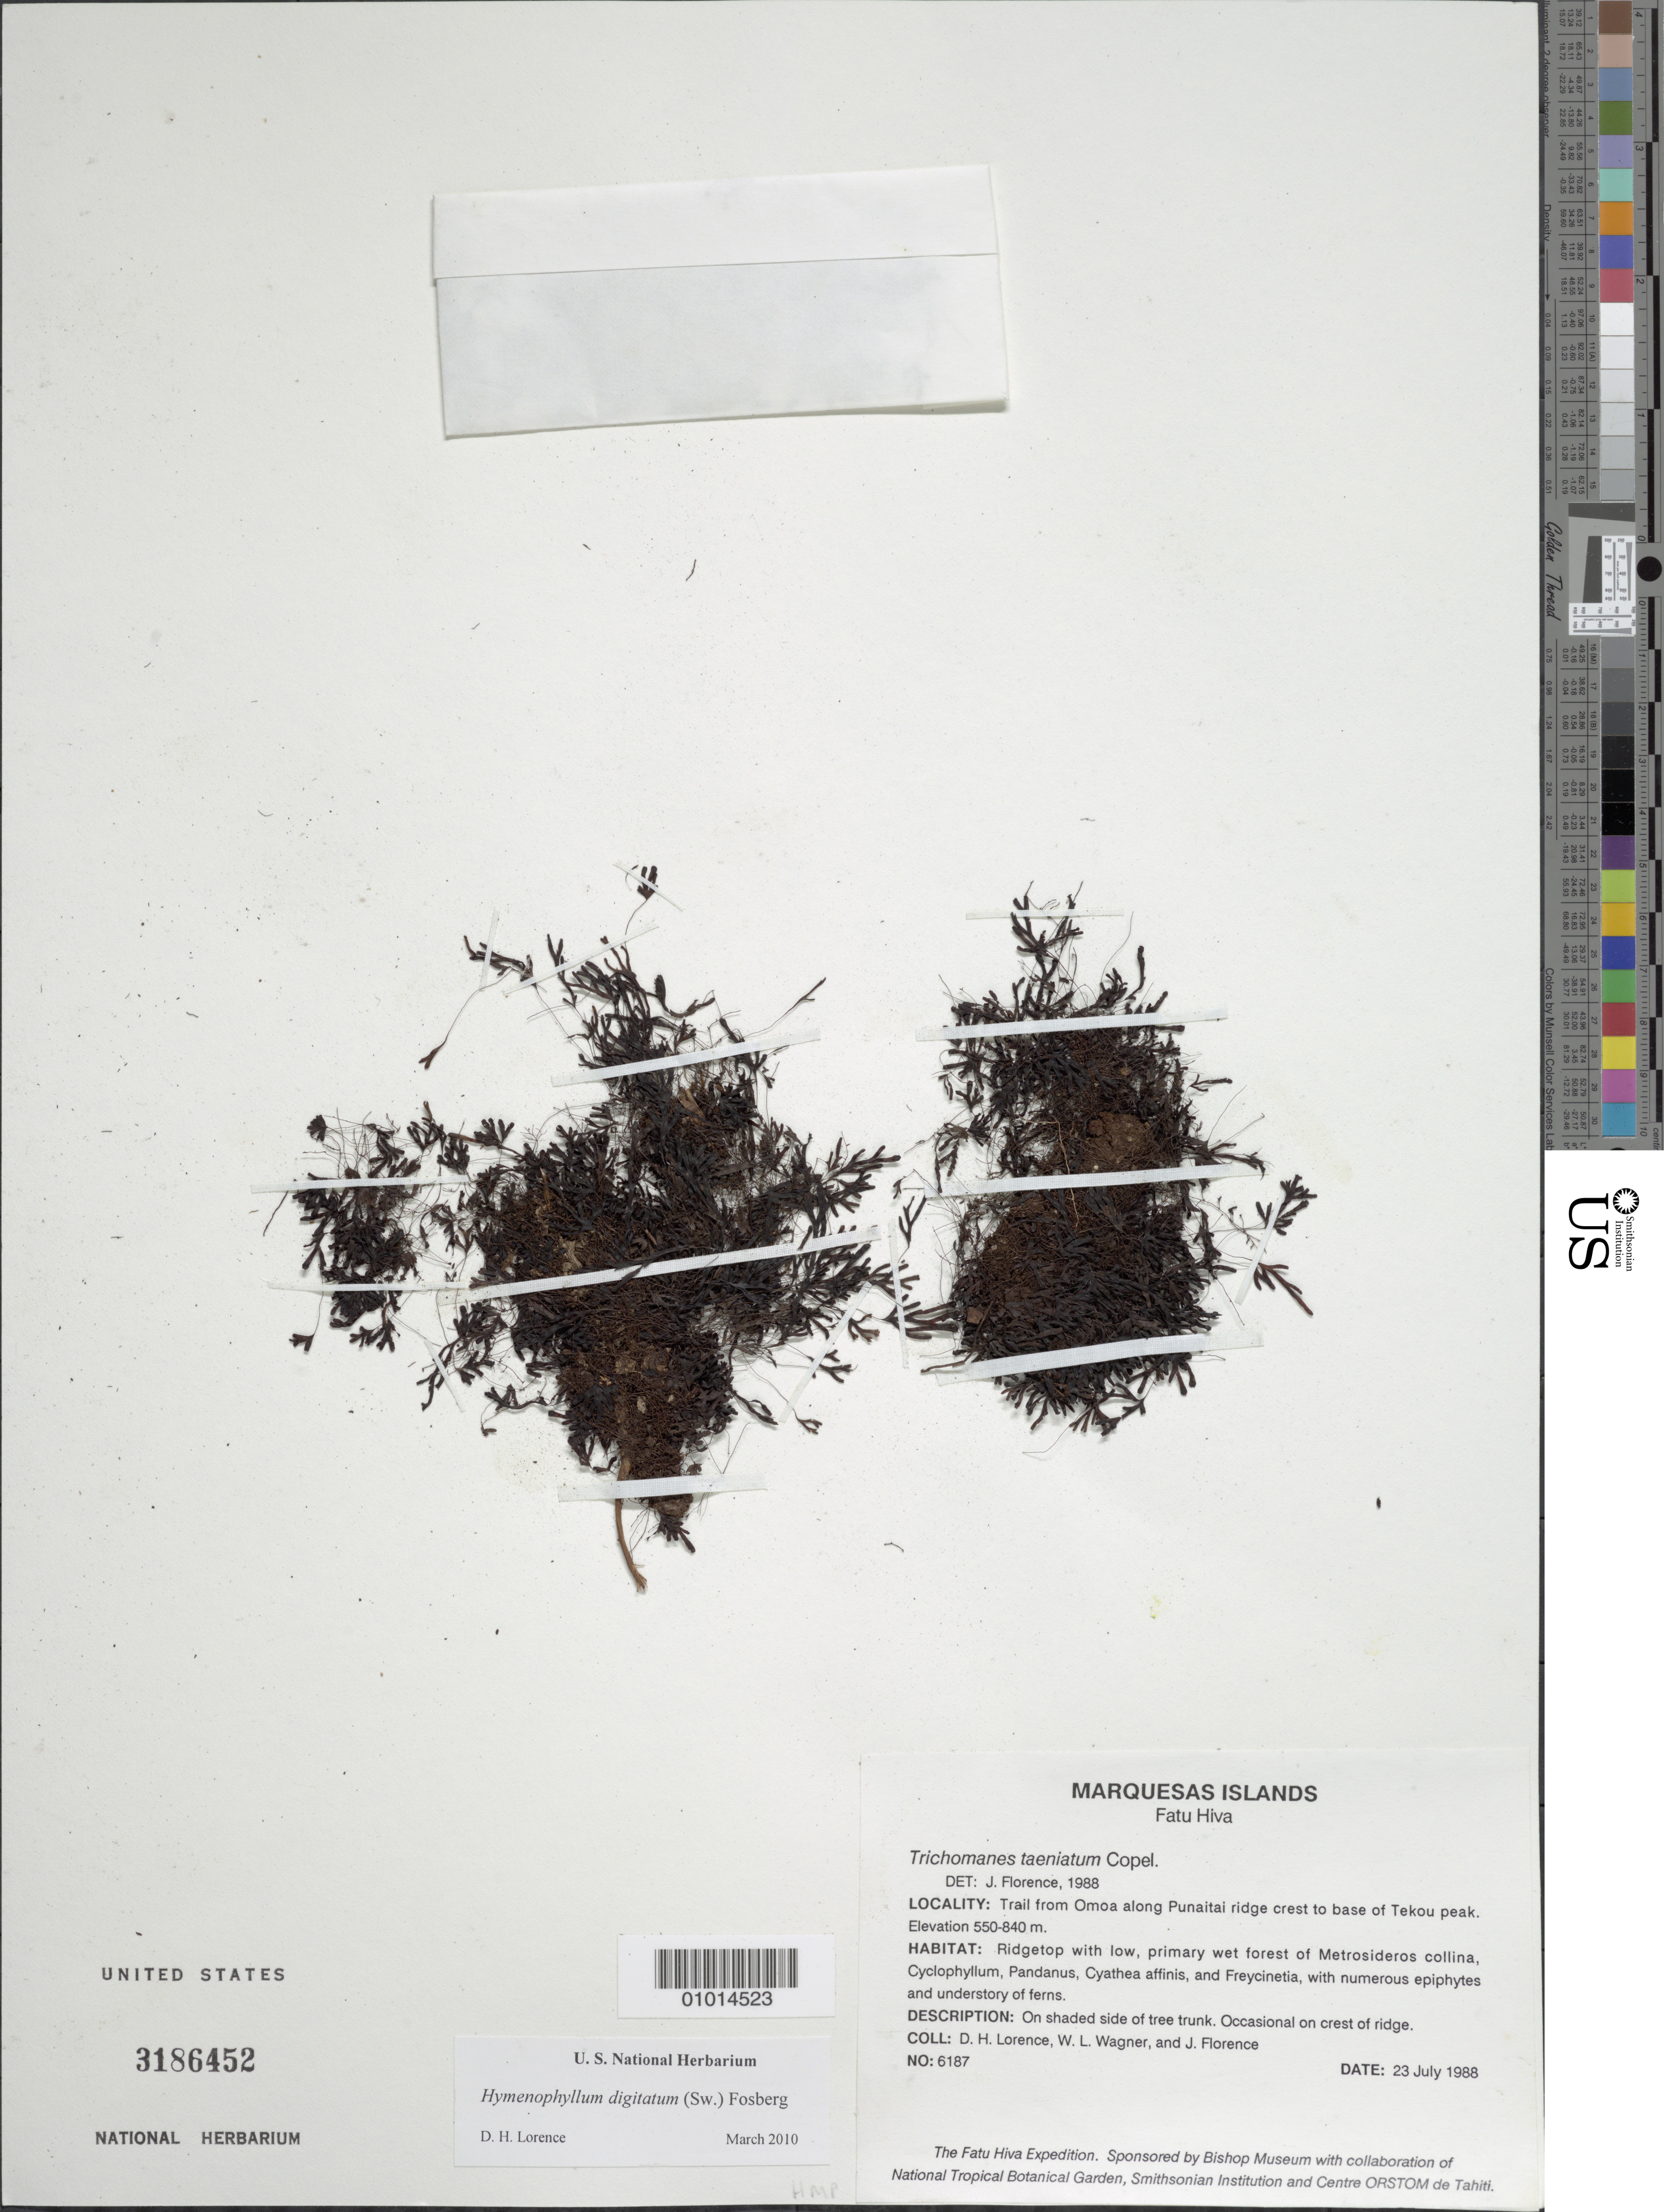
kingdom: Plantae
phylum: Tracheophyta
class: Polypodiopsida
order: Hymenophyllales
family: Hymenophyllaceae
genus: Hymenophyllum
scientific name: Hymenophyllum digitatum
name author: (Sw.) Fosberg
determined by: Lorence, David H., (PTBG), National Tropical Botanical Garden (UNITED STATES)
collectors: D. Lorence, W. L. Wagner & J. Florence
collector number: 6187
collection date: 1988-07-23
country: French Polynesia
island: Fatu Hiva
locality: trail from 'Omo'a along Punaitai ridge crest to base of Tekou peak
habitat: Ridgetop with low, primary wet forest of Metrosideros collina, Cyclophyllum, Pandanus, Cyathea affinis, and Freycinetia, with numerous epiphytes and understory of ferns.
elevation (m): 550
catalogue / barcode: US 3186452